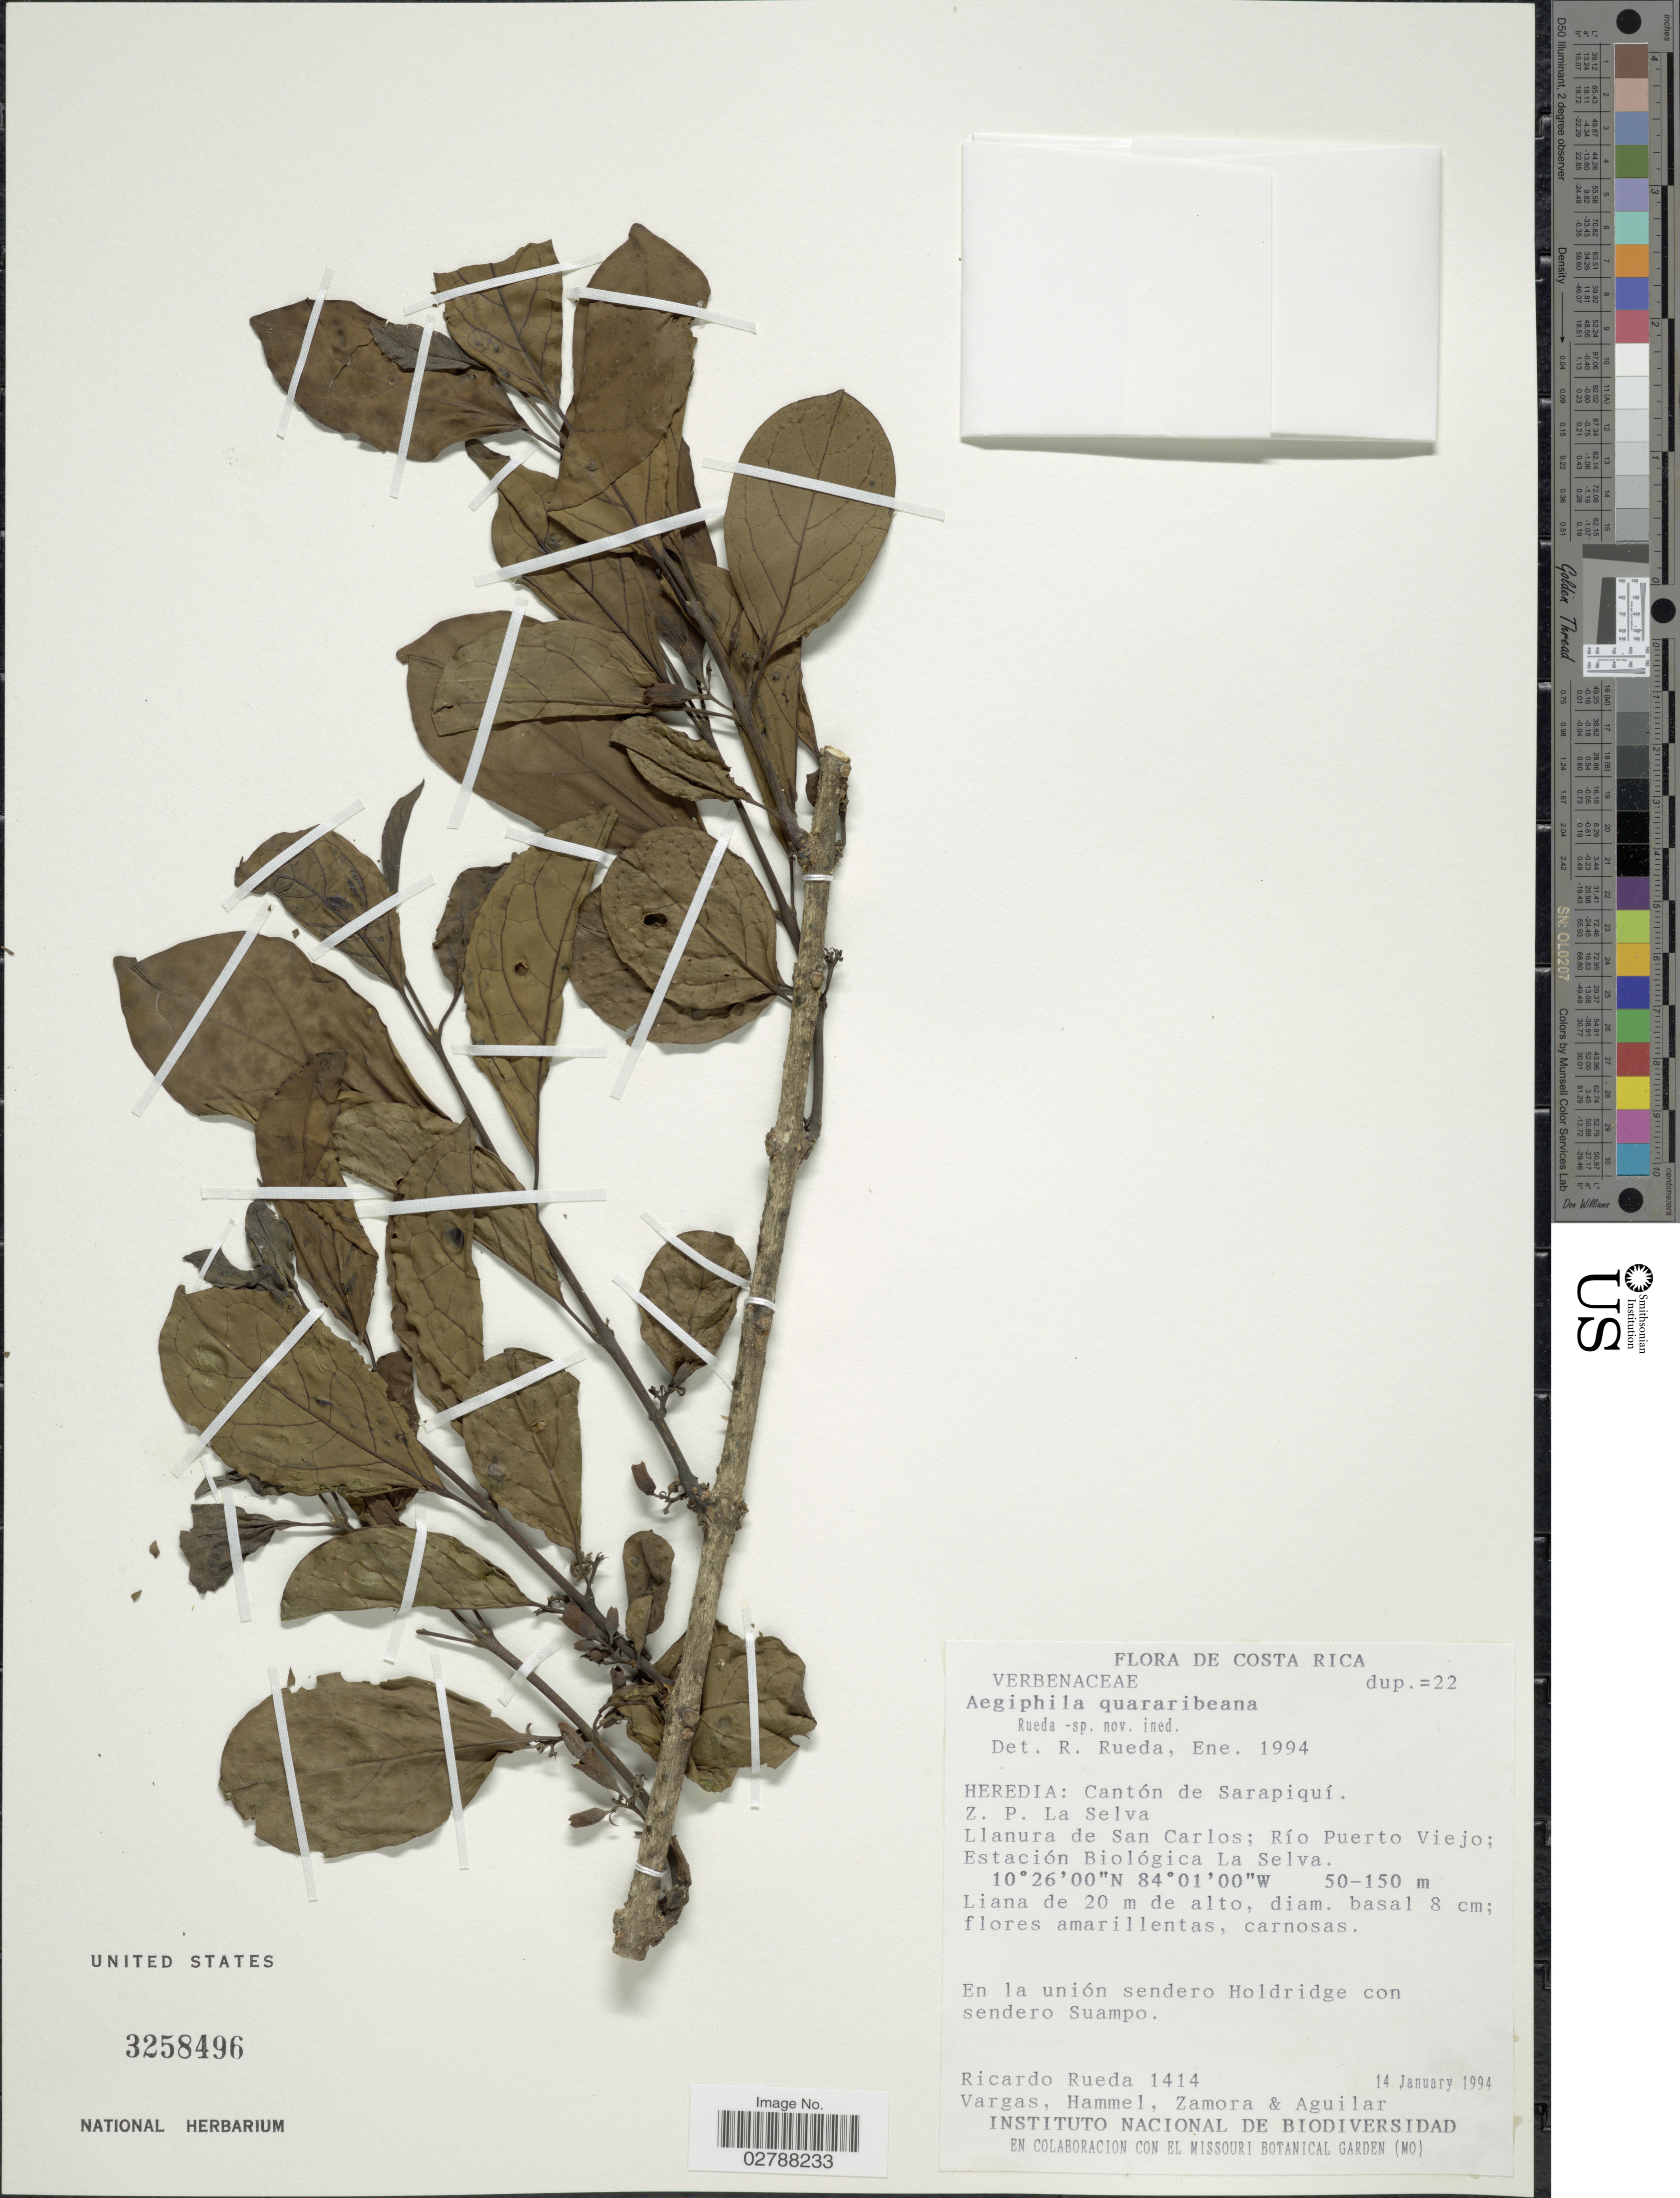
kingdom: Plantae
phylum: Tracheophyta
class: Magnoliopsida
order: Lamiales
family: Lamiaceae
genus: Aegiphila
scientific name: Aegiphila quararibeana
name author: Rueda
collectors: R. Rueda, Vargas, --, -. Hammel, -. Zamora & -. Aguilar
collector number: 1414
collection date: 1994-01-14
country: Costa Rica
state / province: Heredia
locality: Cantón de Sarapiquí. Z.P. La Selva. Llanura de San Carlos; Río Puerto Viejo; Estación Biológica La Selva.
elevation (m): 50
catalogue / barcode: US 3258496